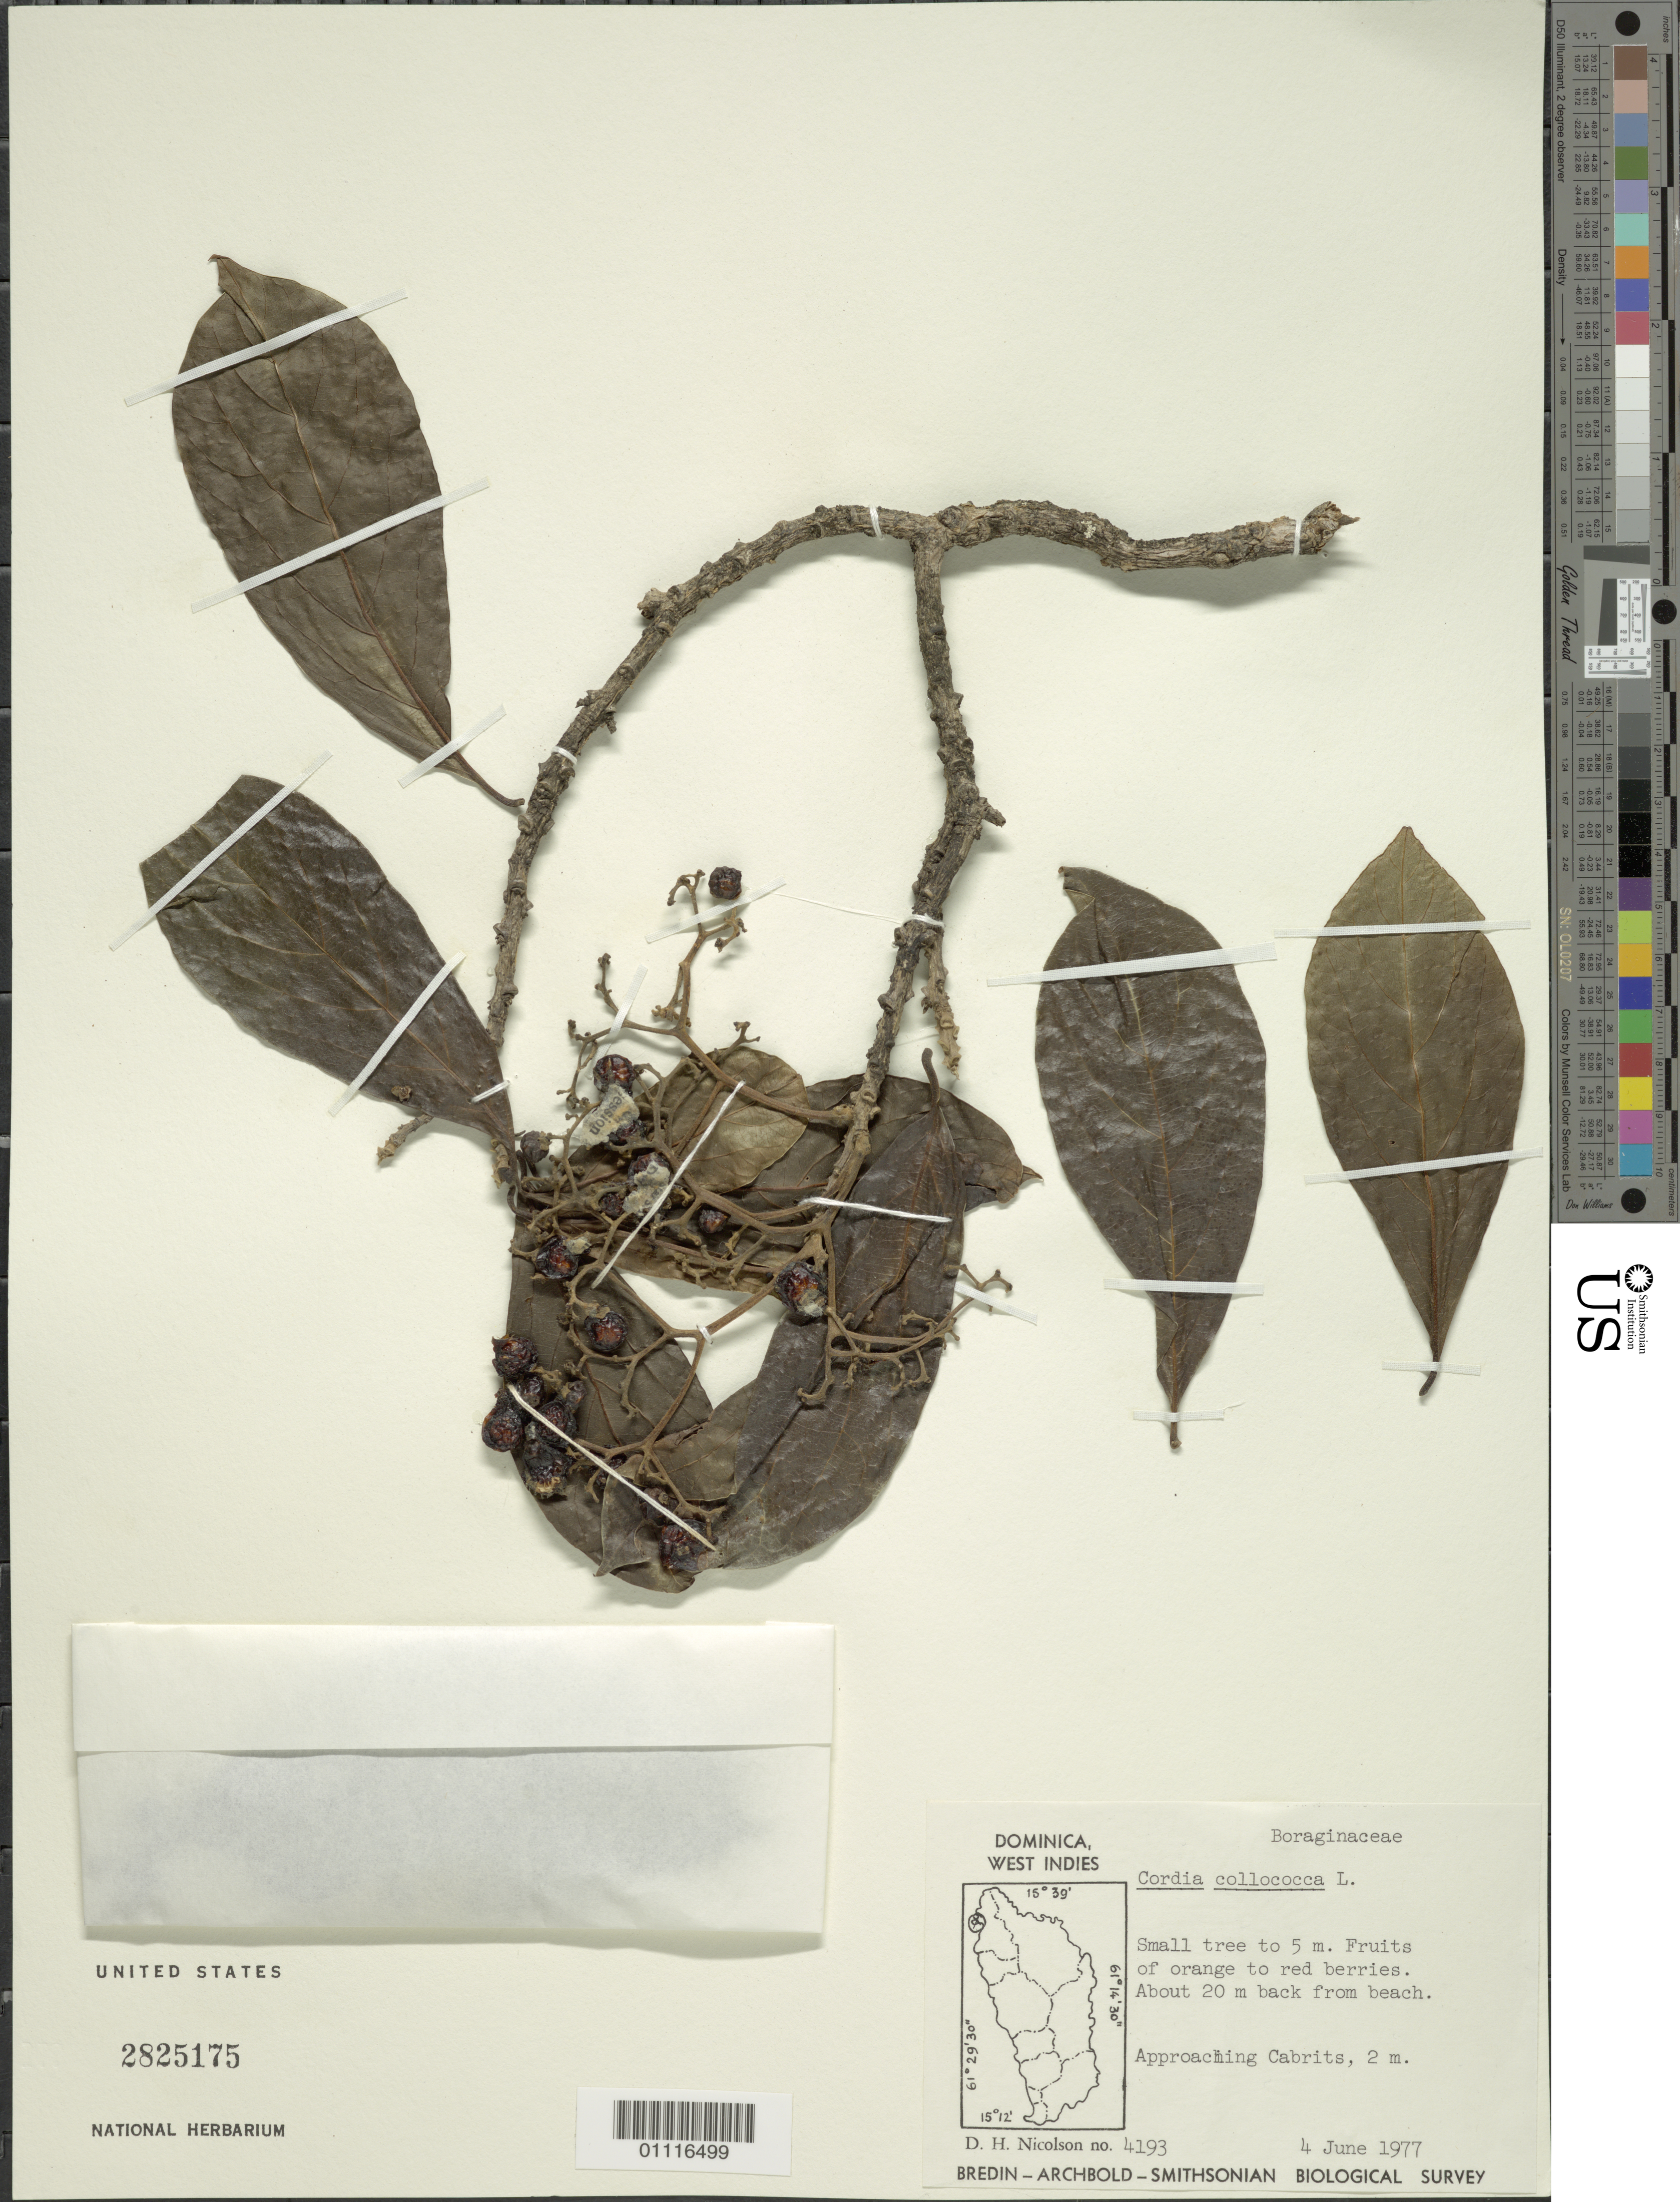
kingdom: Plantae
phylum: Tracheophyta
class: Magnoliopsida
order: Boraginales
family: Cordiaceae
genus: Cordia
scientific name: Cordia collococca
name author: L.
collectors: D. H. Nicolson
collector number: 4193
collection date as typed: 04 Jun 1977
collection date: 1977-06-04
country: Dominica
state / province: St. John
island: Dominica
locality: Approaching Cabrits, 2 m. About 20 m back from beach.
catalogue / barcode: US 2825175